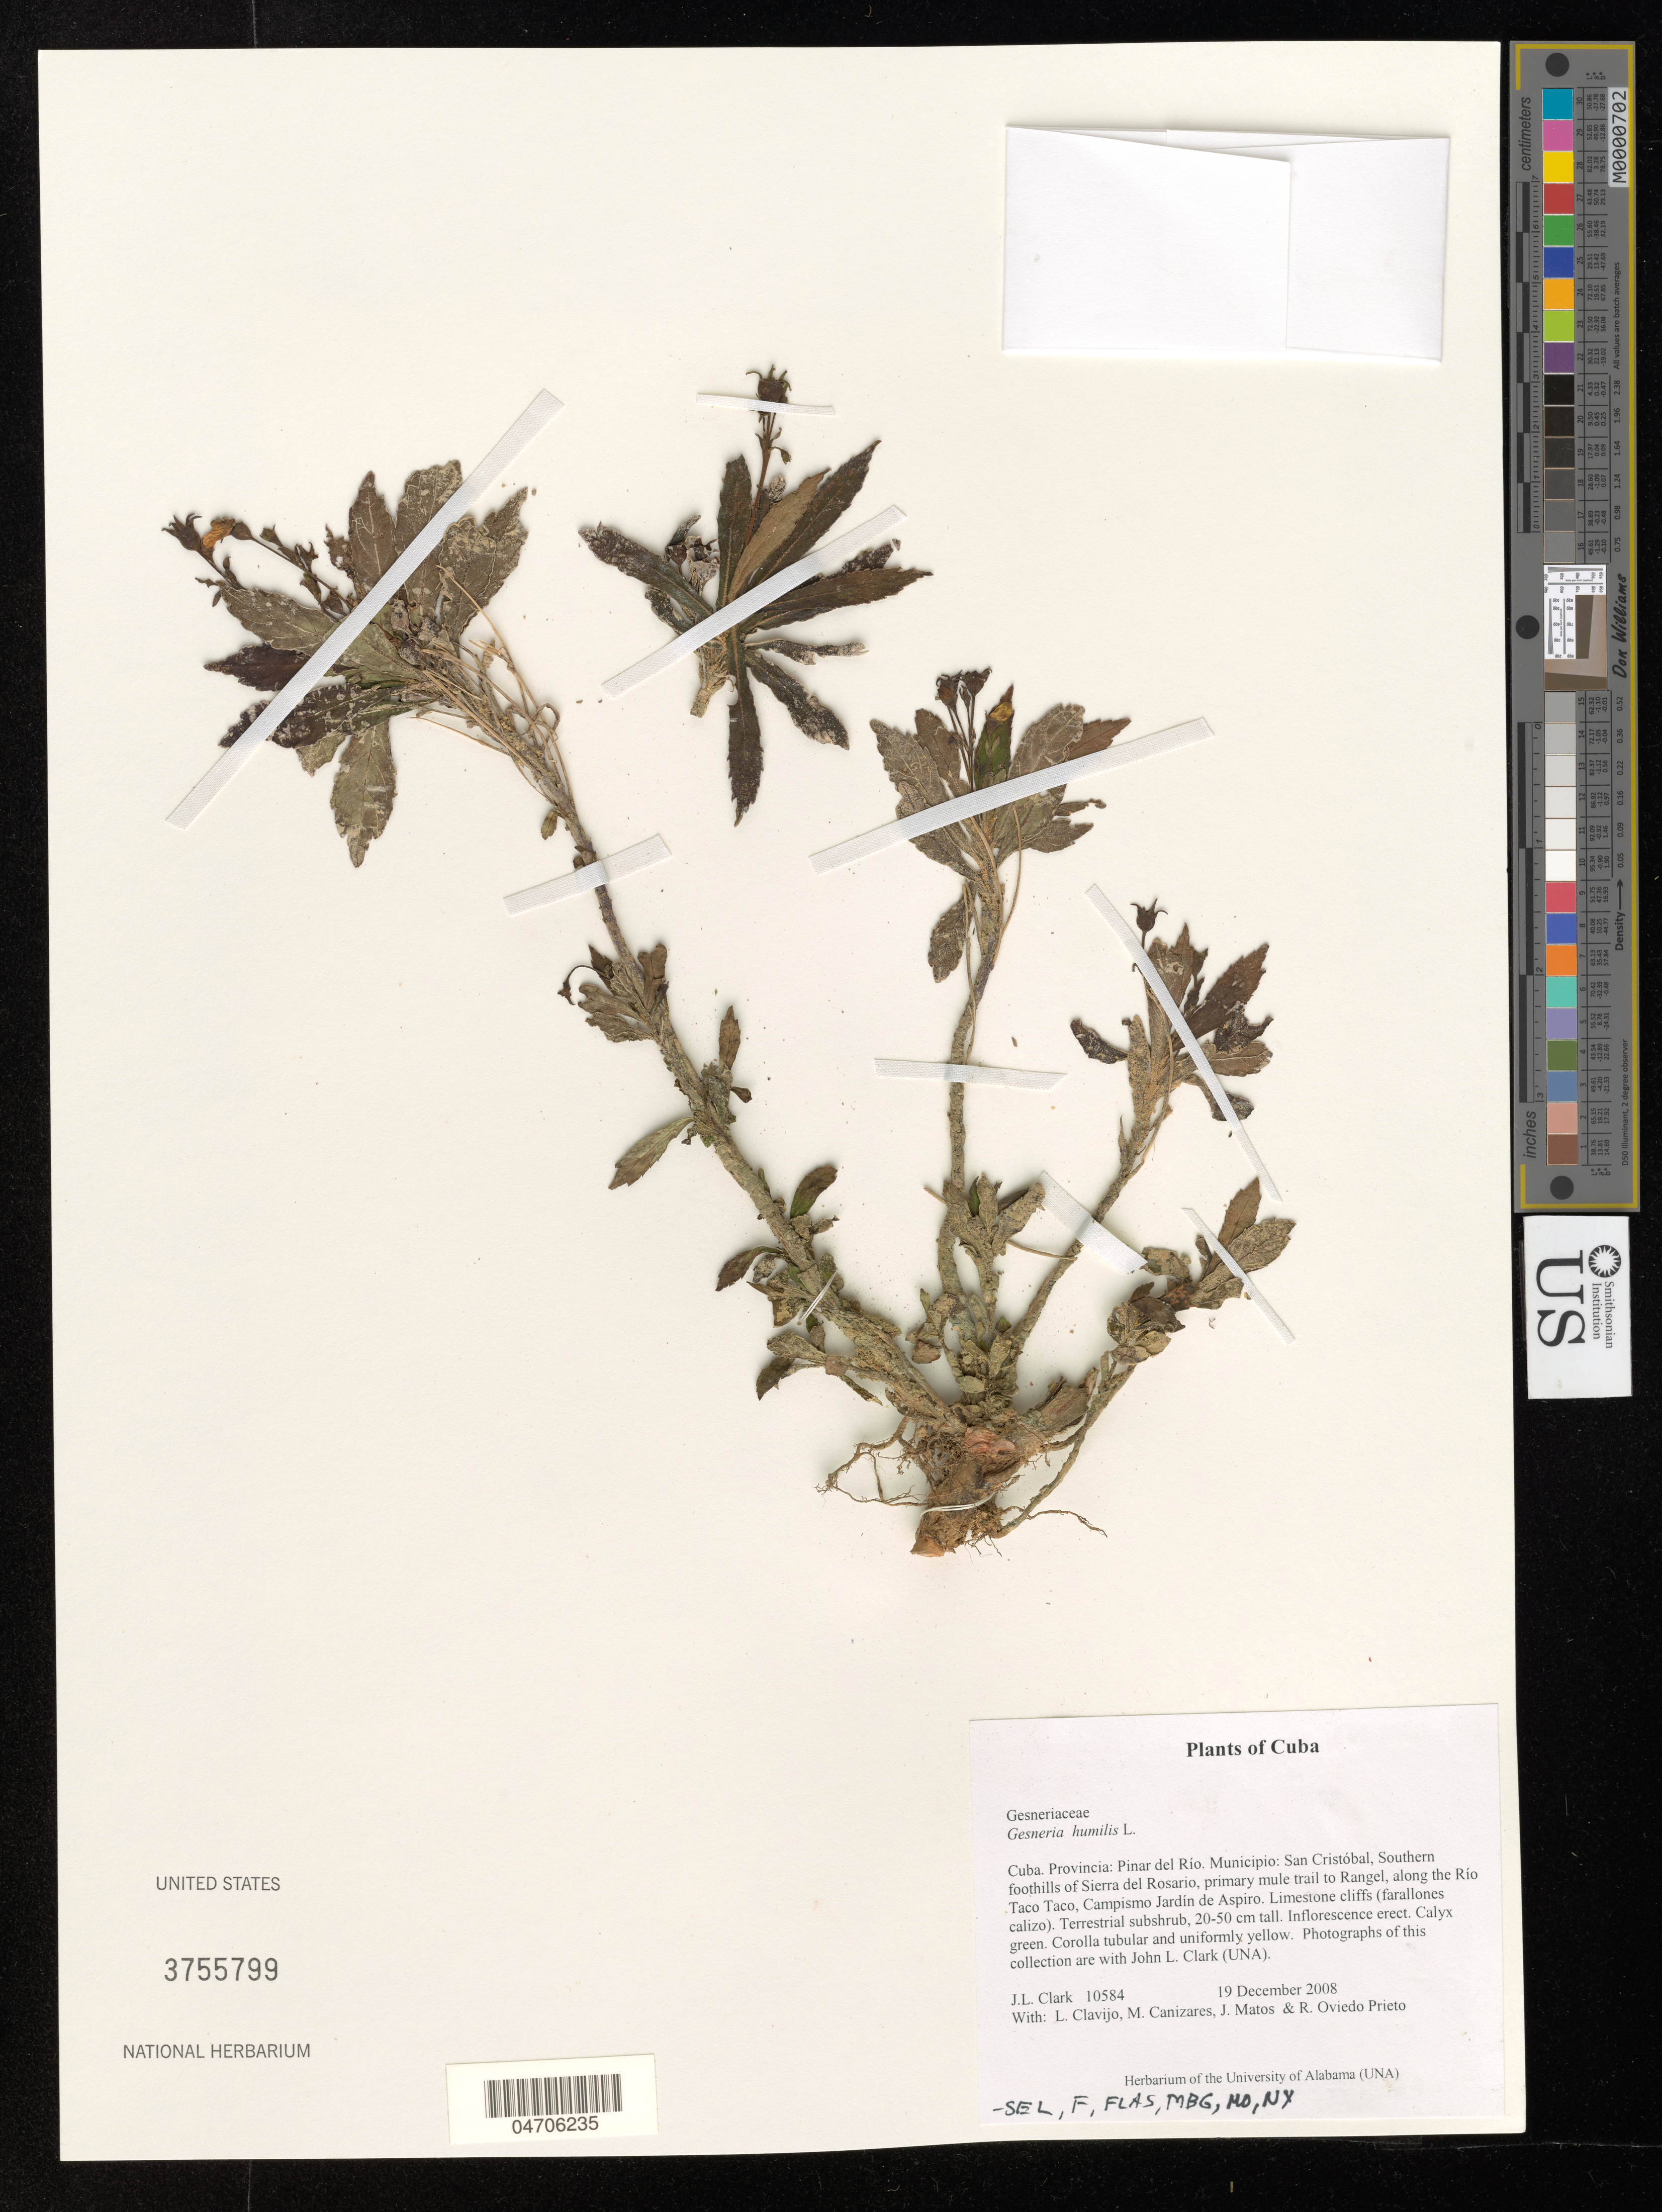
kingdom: Plantae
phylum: Tracheophyta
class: Magnoliopsida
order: Lamiales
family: Gesneriaceae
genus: Gesneria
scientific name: Gesneria humilis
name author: L.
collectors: J. L. Clark, L. Clavijo, M. Canizares, J. Matos & R. Oviedo Prieto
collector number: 10584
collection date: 2008-12-19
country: Cuba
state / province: Pinar del Río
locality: Municipio: San Cristóbal, Southern foothills of Sierra del Rosario, primary mule trail to Rangel, along the Río Taco Taco, Campismo Jardín de Aspiro.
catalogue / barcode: US 3755799